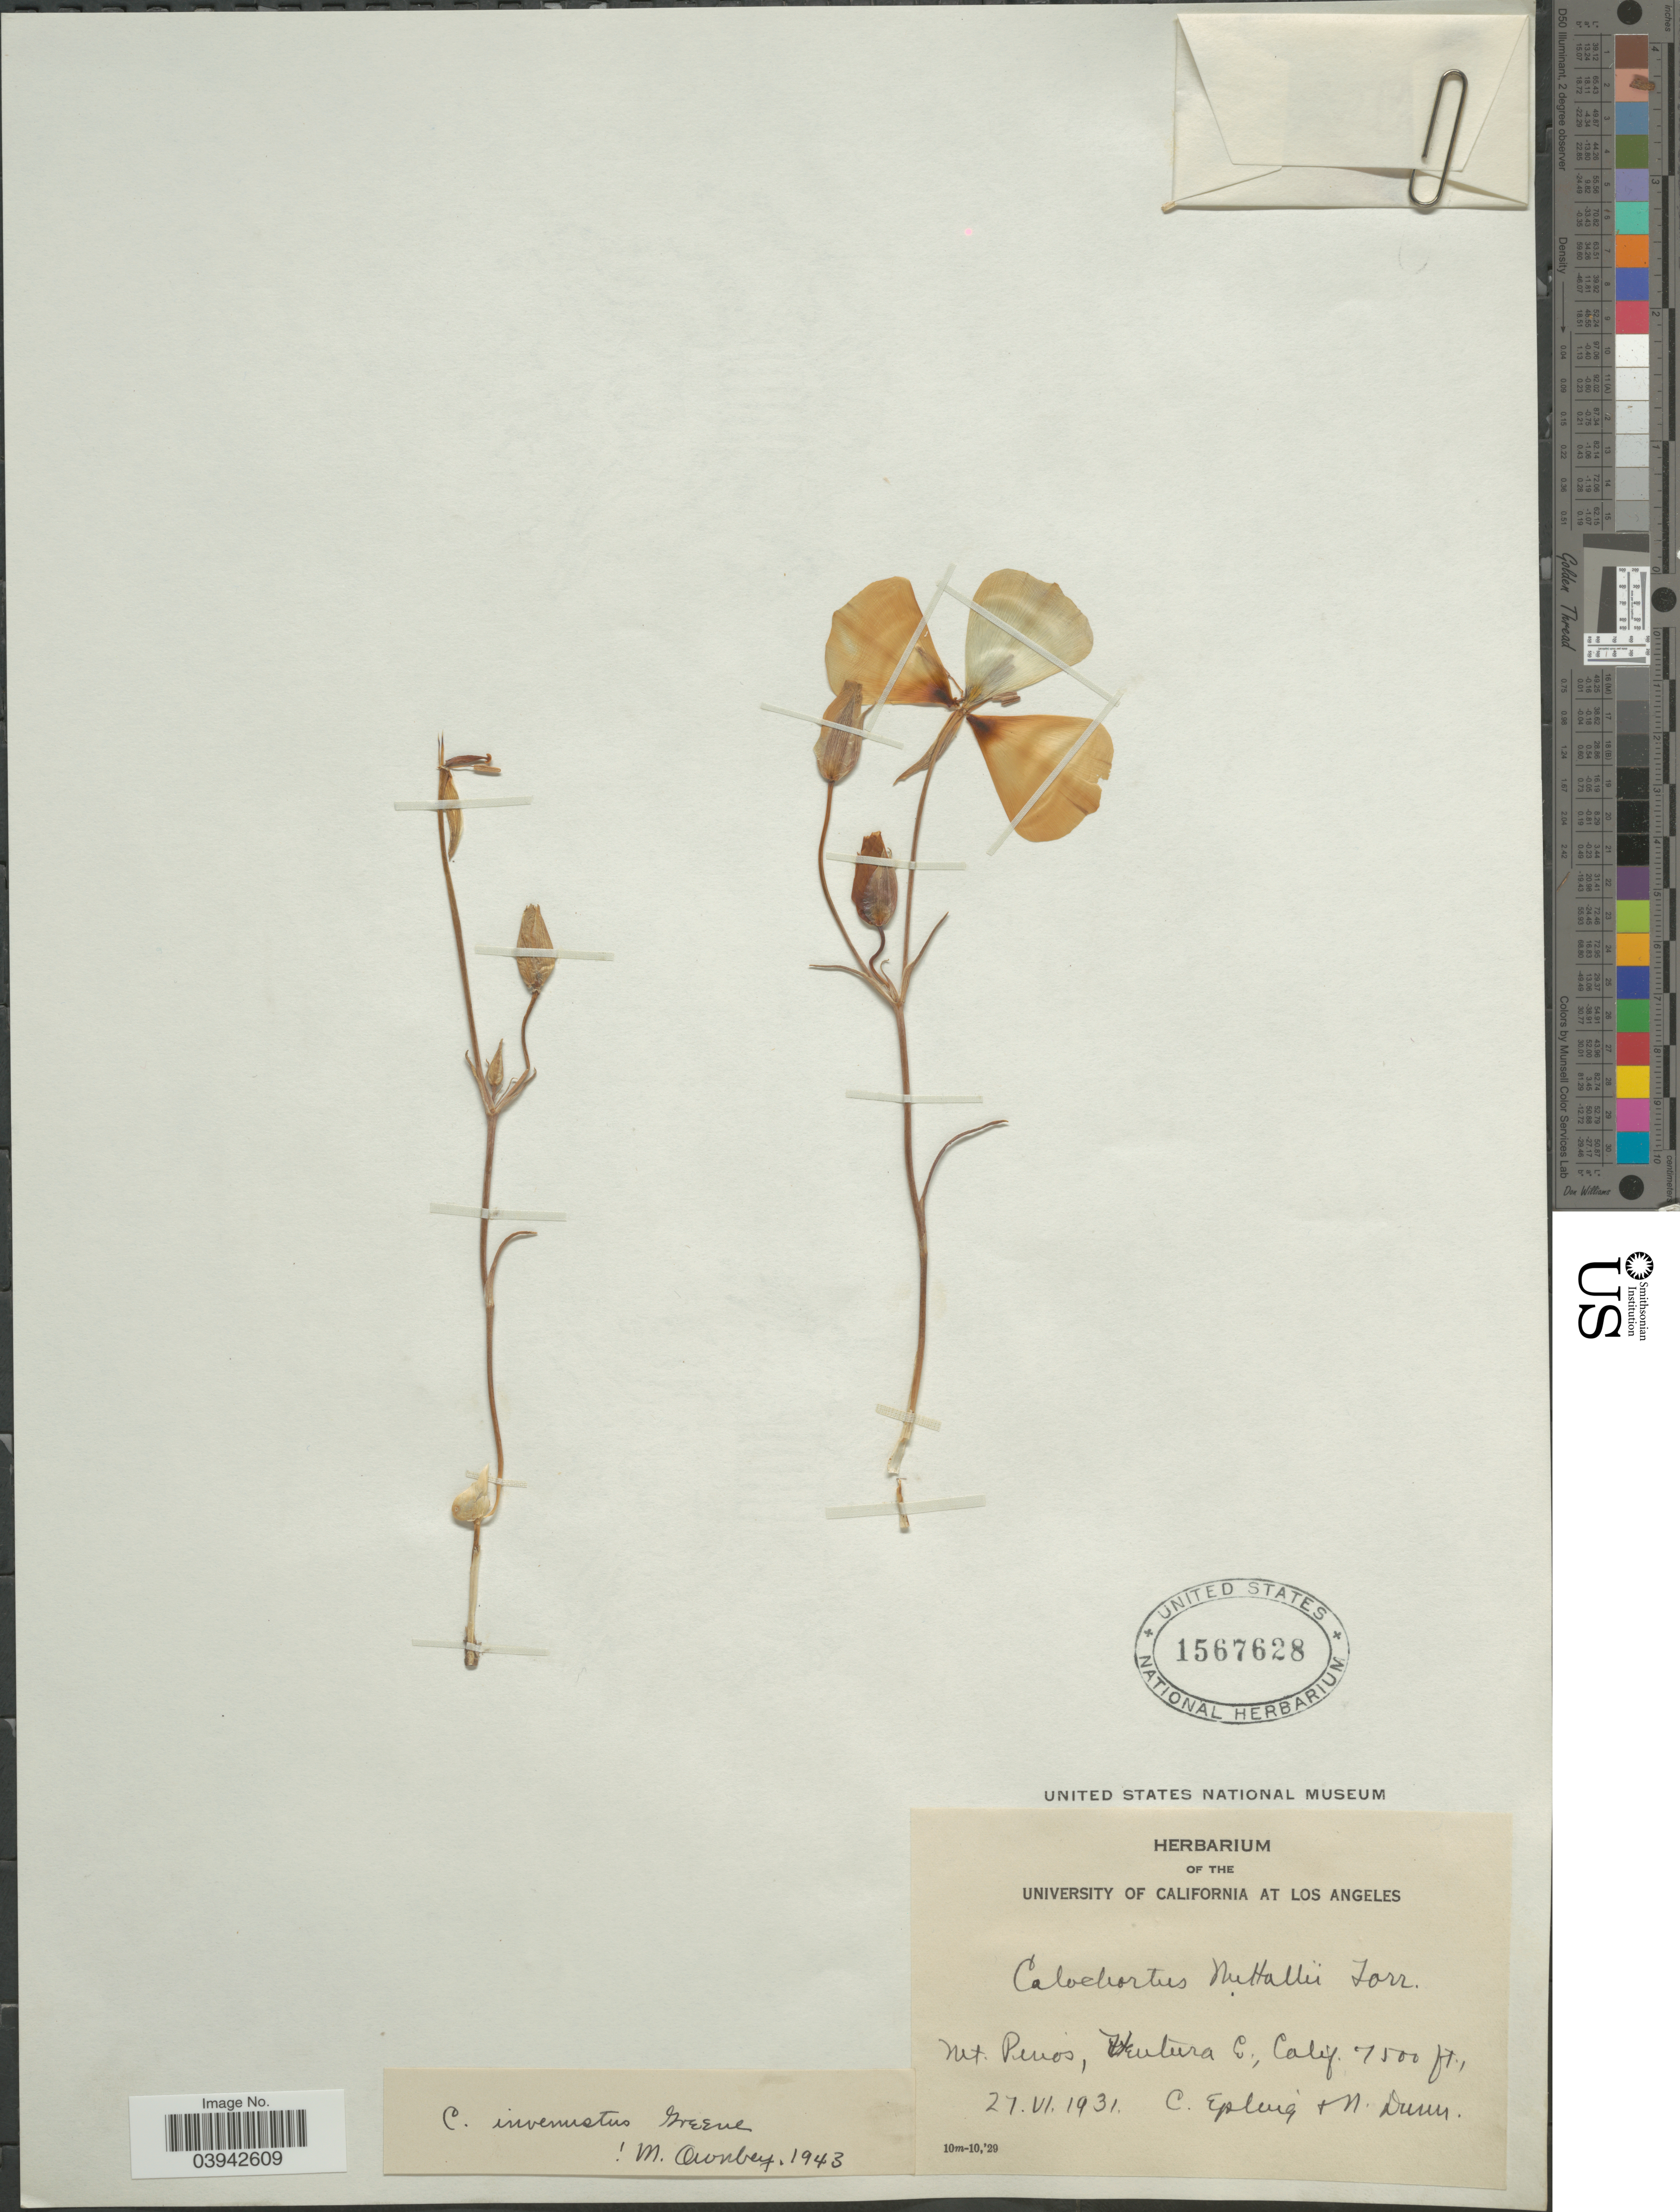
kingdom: Plantae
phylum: Tracheophyta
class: Liliopsida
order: Liliales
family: Liliaceae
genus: Calochortus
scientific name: Calochortus invenustus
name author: Greene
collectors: C. C. Epling & N. Dunn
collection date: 1931-06-27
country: United States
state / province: California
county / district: Ventura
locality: Mt. Penos, Ventura Co.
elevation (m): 2286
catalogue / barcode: US 1567628